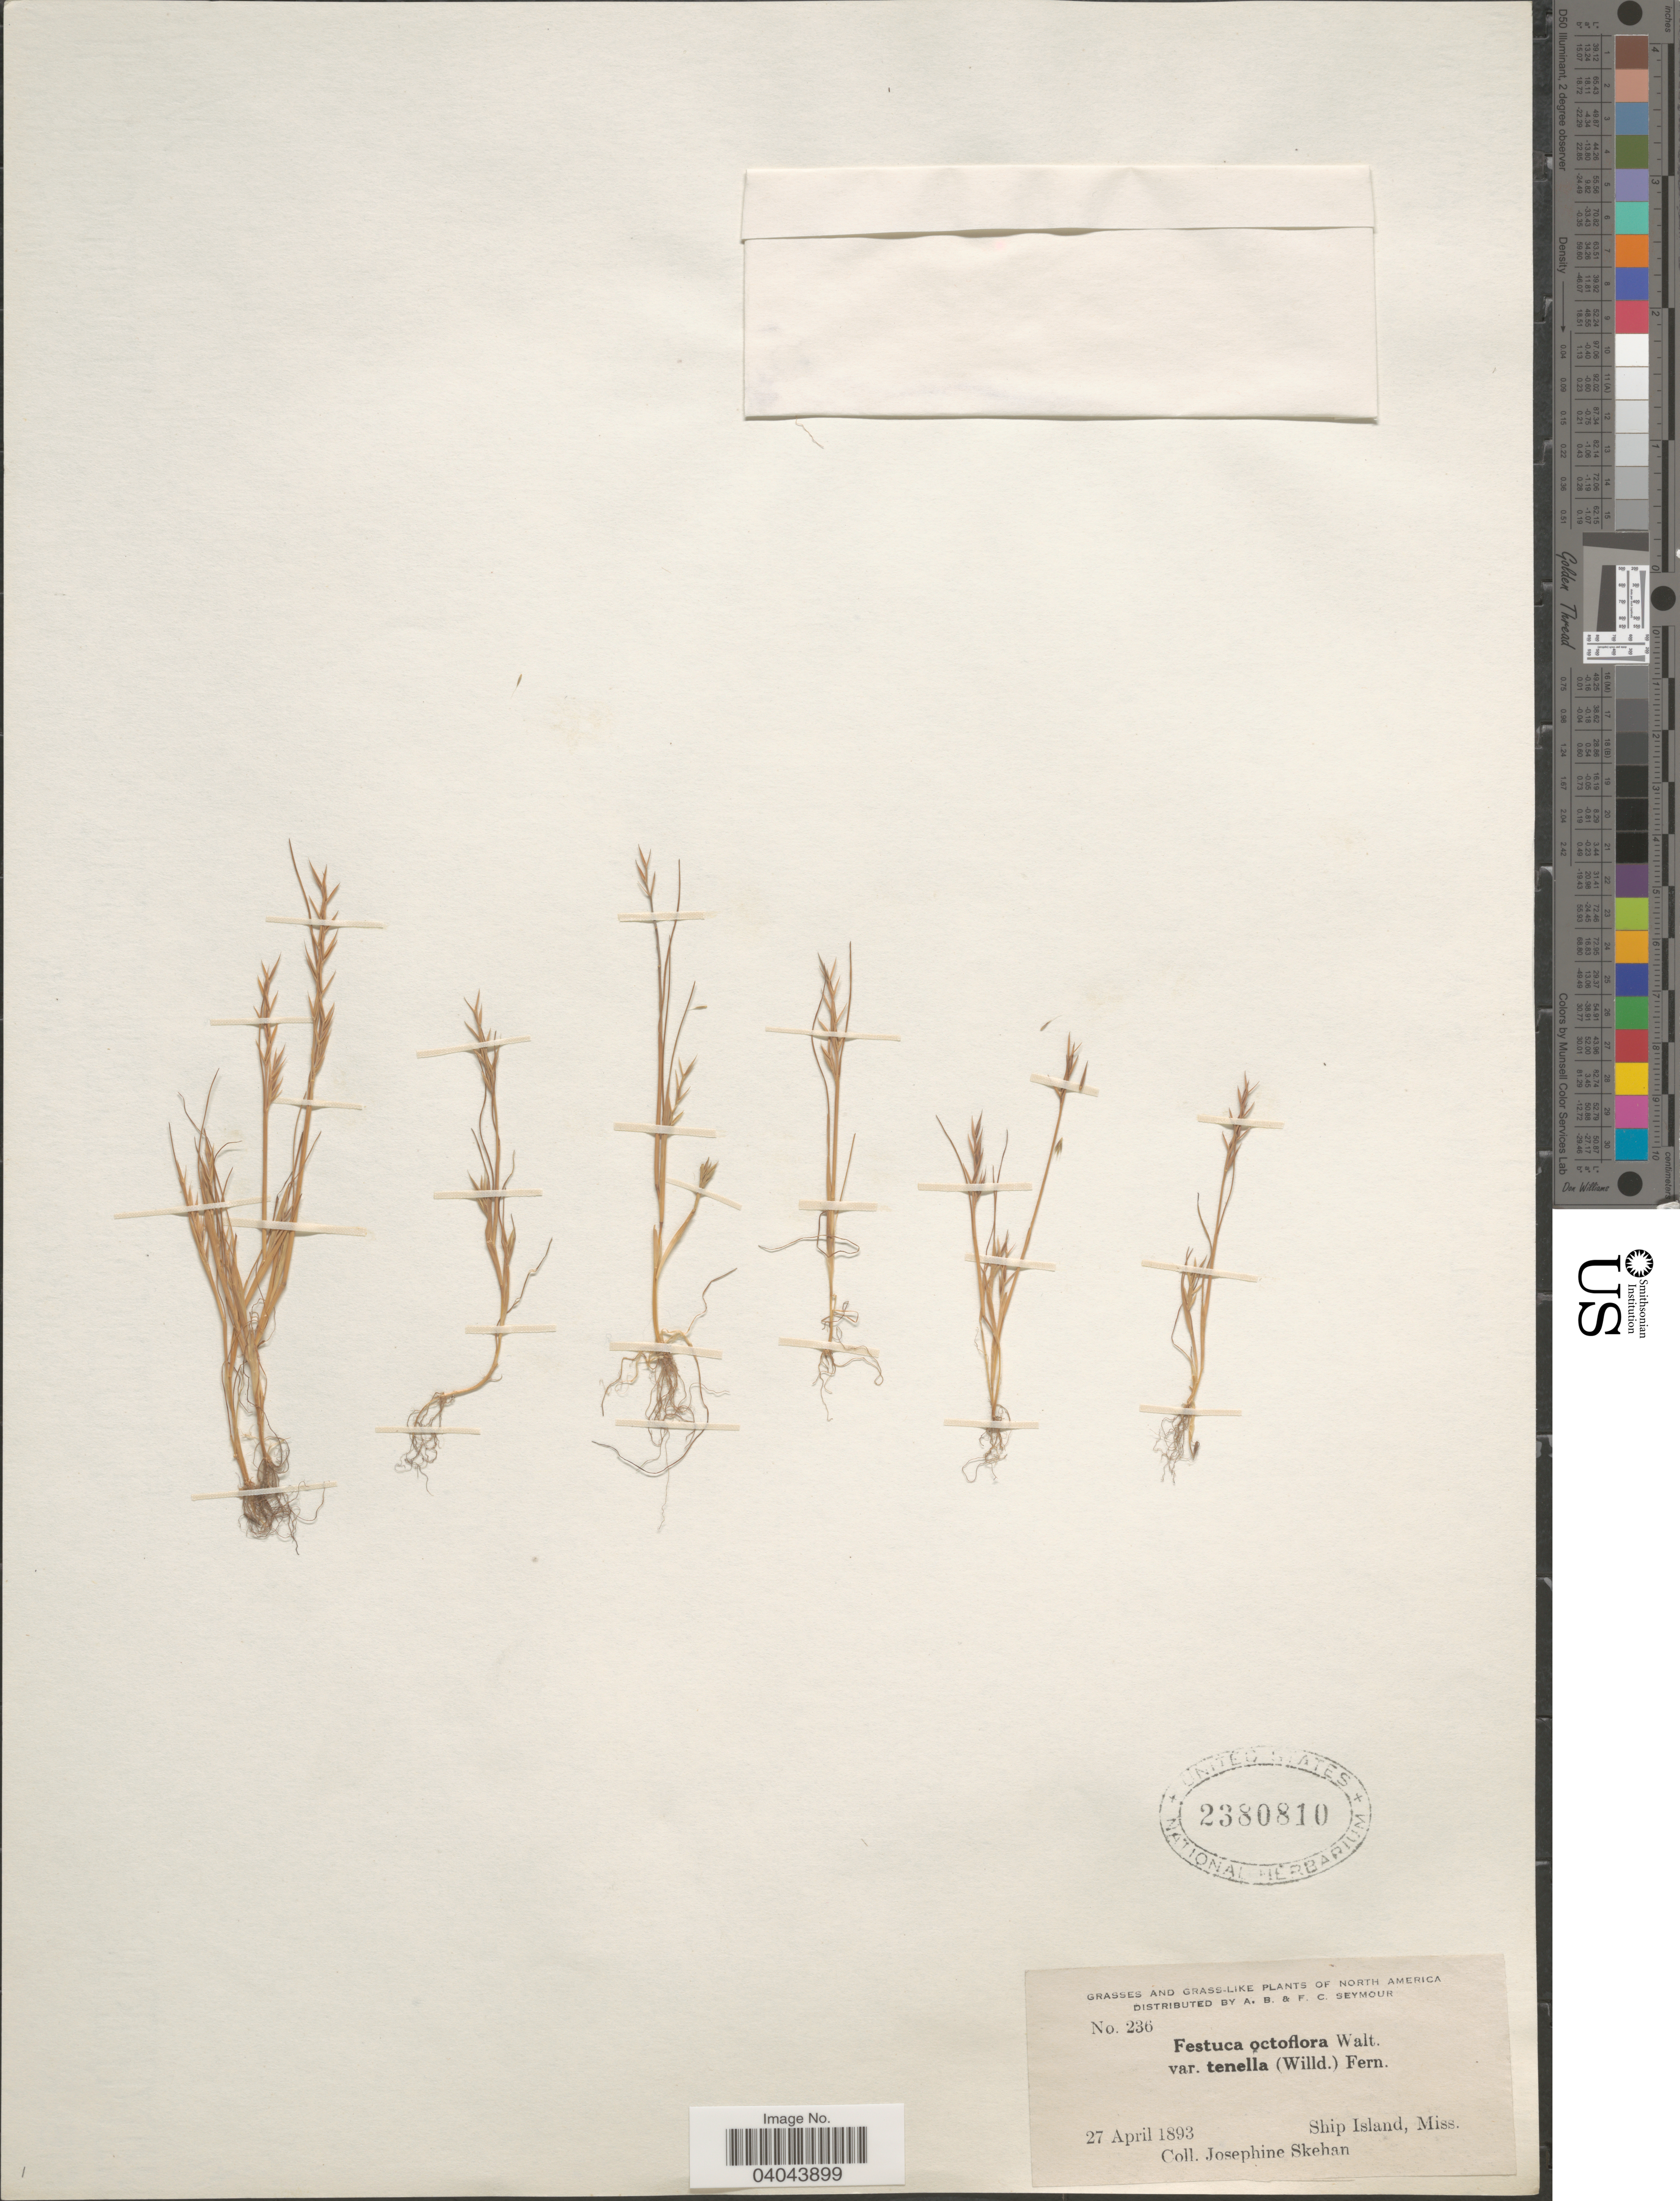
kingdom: Plantae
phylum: Tracheophyta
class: Liliopsida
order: Poales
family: Poaceae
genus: Festuca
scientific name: Festuca octoflora var. glauca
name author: (Nutt.) Fernald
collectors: J. Skehan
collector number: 236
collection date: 1893-04-27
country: United States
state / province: Mississippi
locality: Ship Island.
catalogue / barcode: US 2380810